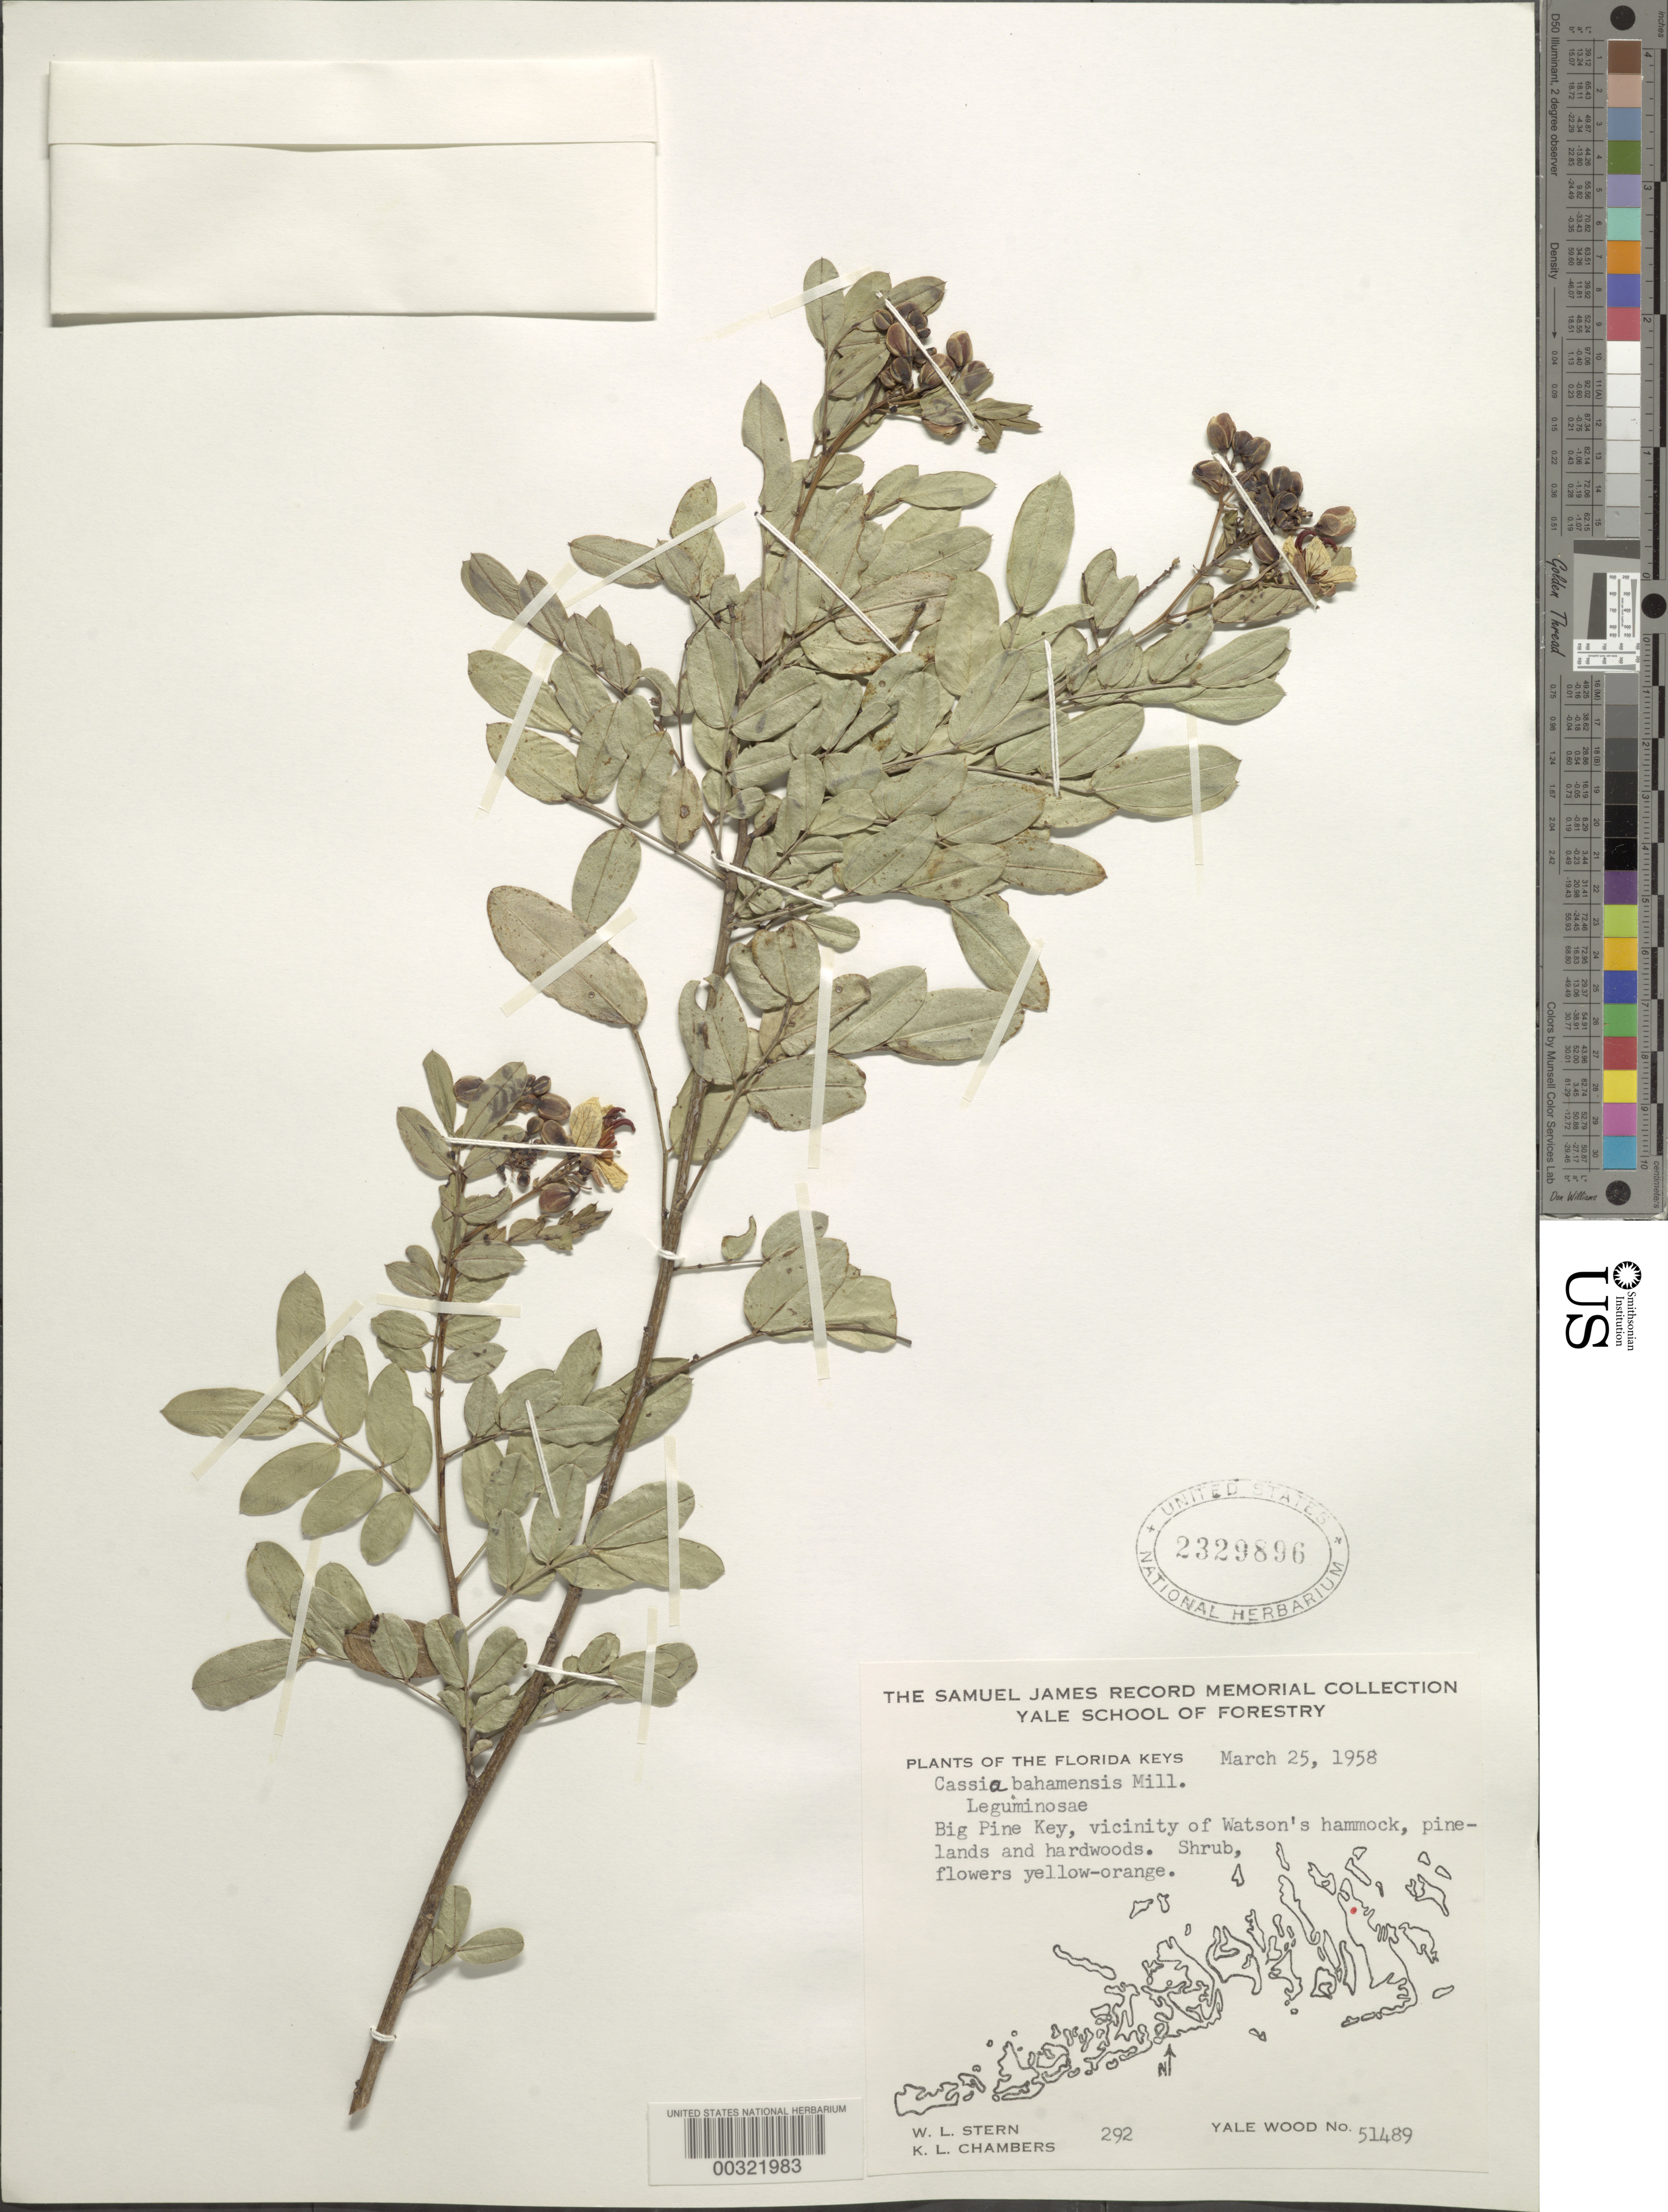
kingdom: Plantae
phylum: Tracheophyta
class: Magnoliopsida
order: Fabales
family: Fabaceae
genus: Senna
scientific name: Senna ligustrina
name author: (L.) H.S. Irwin & Barneby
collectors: W. L. Stern & K. L. Chambers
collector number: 292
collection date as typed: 25 Mar 1958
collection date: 1958-03-25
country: United States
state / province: Florida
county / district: Monroe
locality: Big pine key, vicinity of watson's hammock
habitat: Pine lands and hardwoods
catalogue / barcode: US 2329896